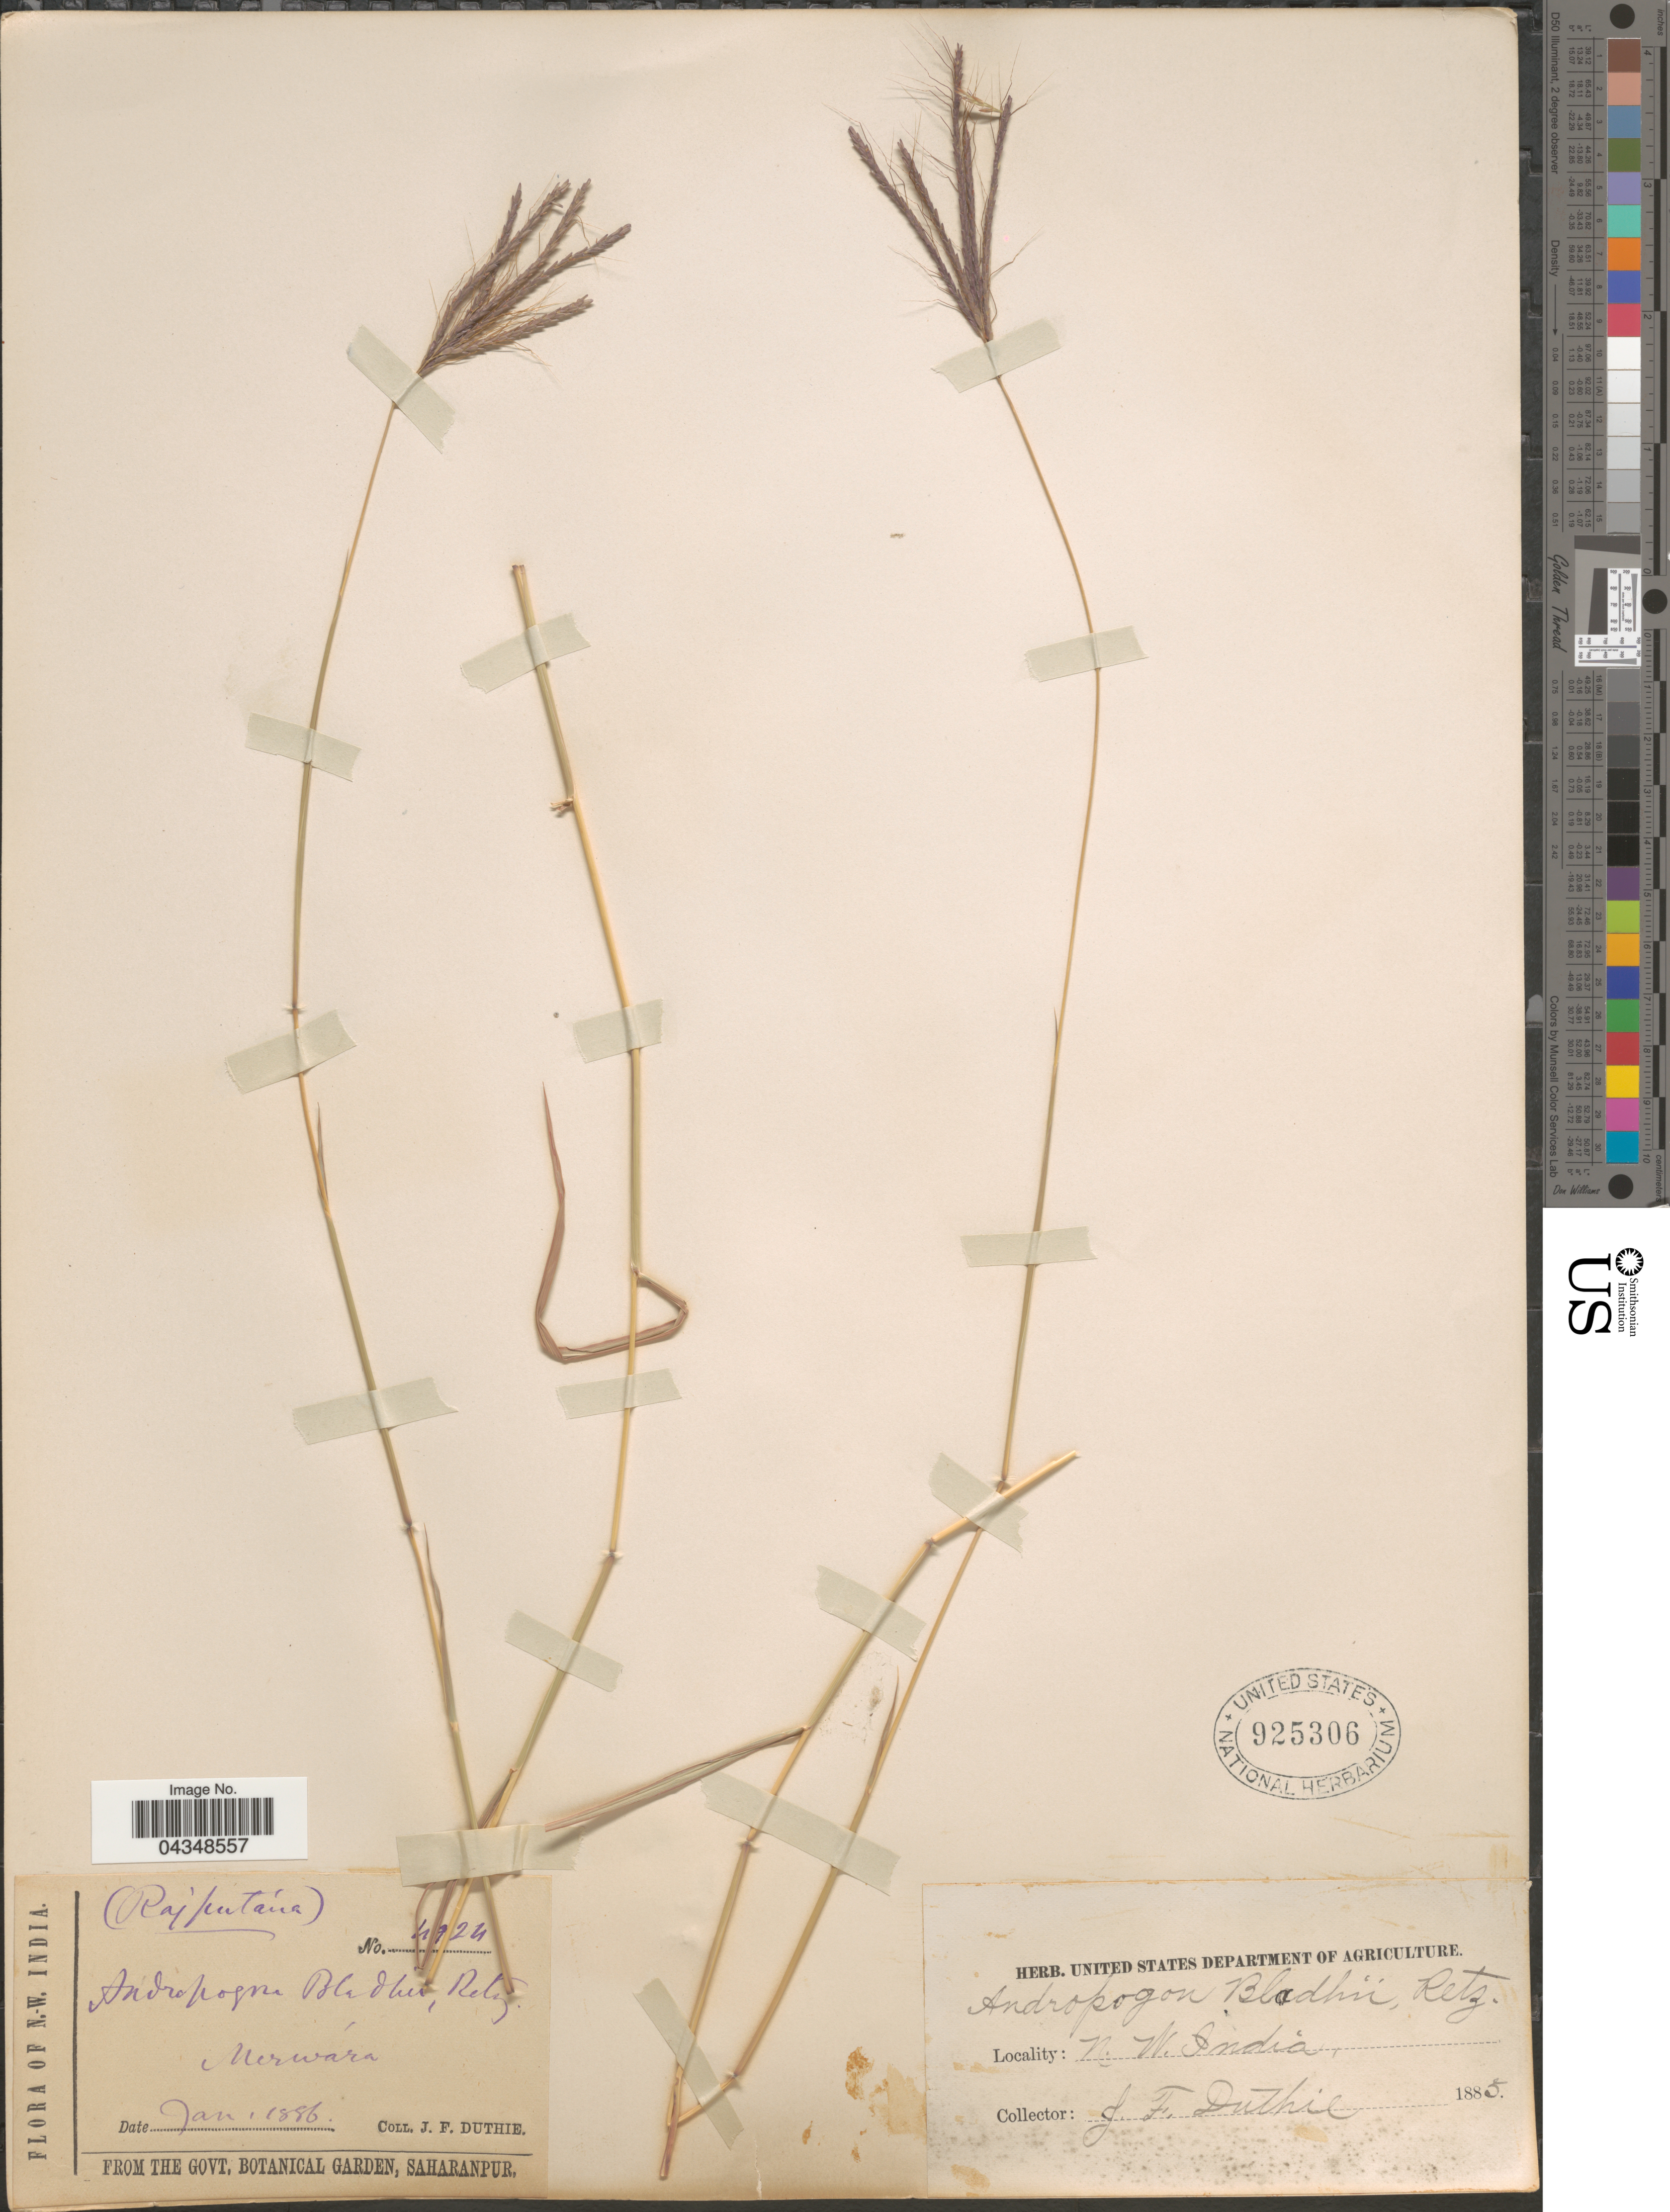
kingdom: Plantae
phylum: Tracheophyta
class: Liliopsida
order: Poales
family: Poaceae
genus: Bothriochloa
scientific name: Bothriochloa bladhii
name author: (Retz.) S.T. Blake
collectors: J. F. Duthie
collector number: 4924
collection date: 1886-01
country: India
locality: N. W. India. Merwára.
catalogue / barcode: US 925306